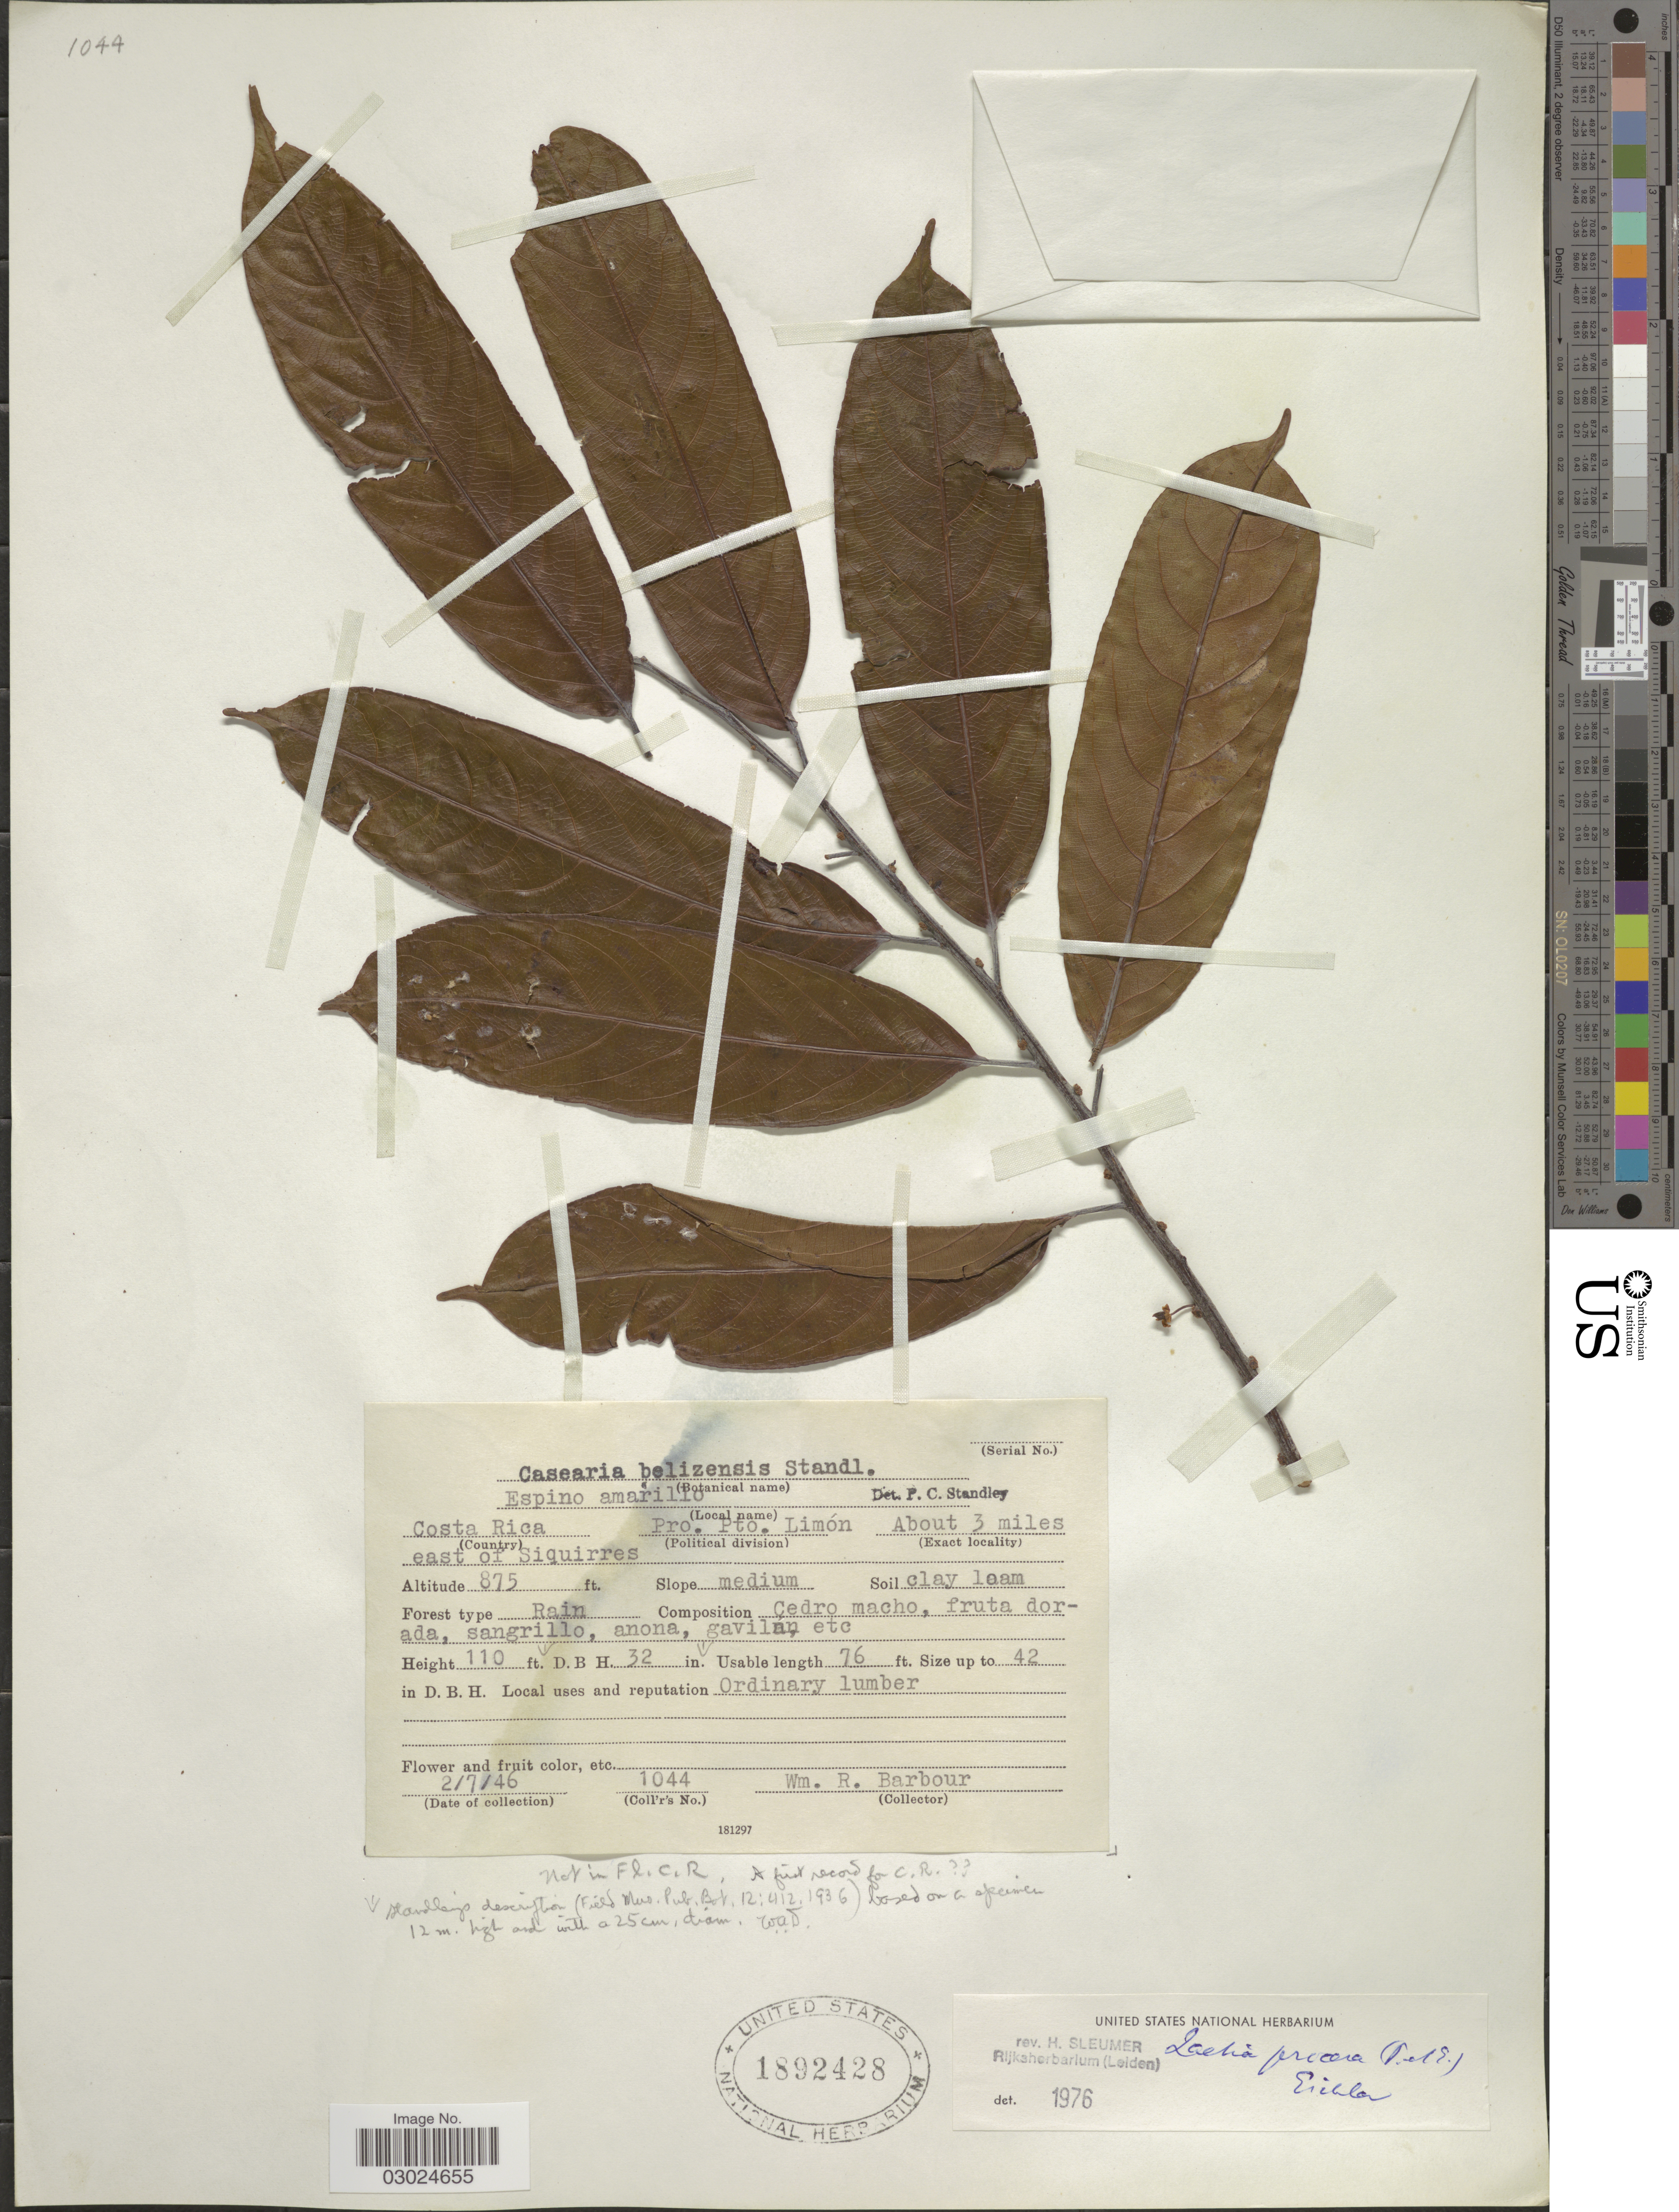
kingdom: Plantae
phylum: Tracheophyta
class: Magnoliopsida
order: Malpighiales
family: Salicaceae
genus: Laetia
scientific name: Laetia procera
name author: (Poepp.) Eichler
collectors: W. Barbour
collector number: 1044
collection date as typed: Transcribed d/m/y: 2/7/46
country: Costa Rica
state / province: Limón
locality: Pro. Pto. Limón. About 3 miles east of Siquirres.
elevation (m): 267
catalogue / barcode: US 1892428